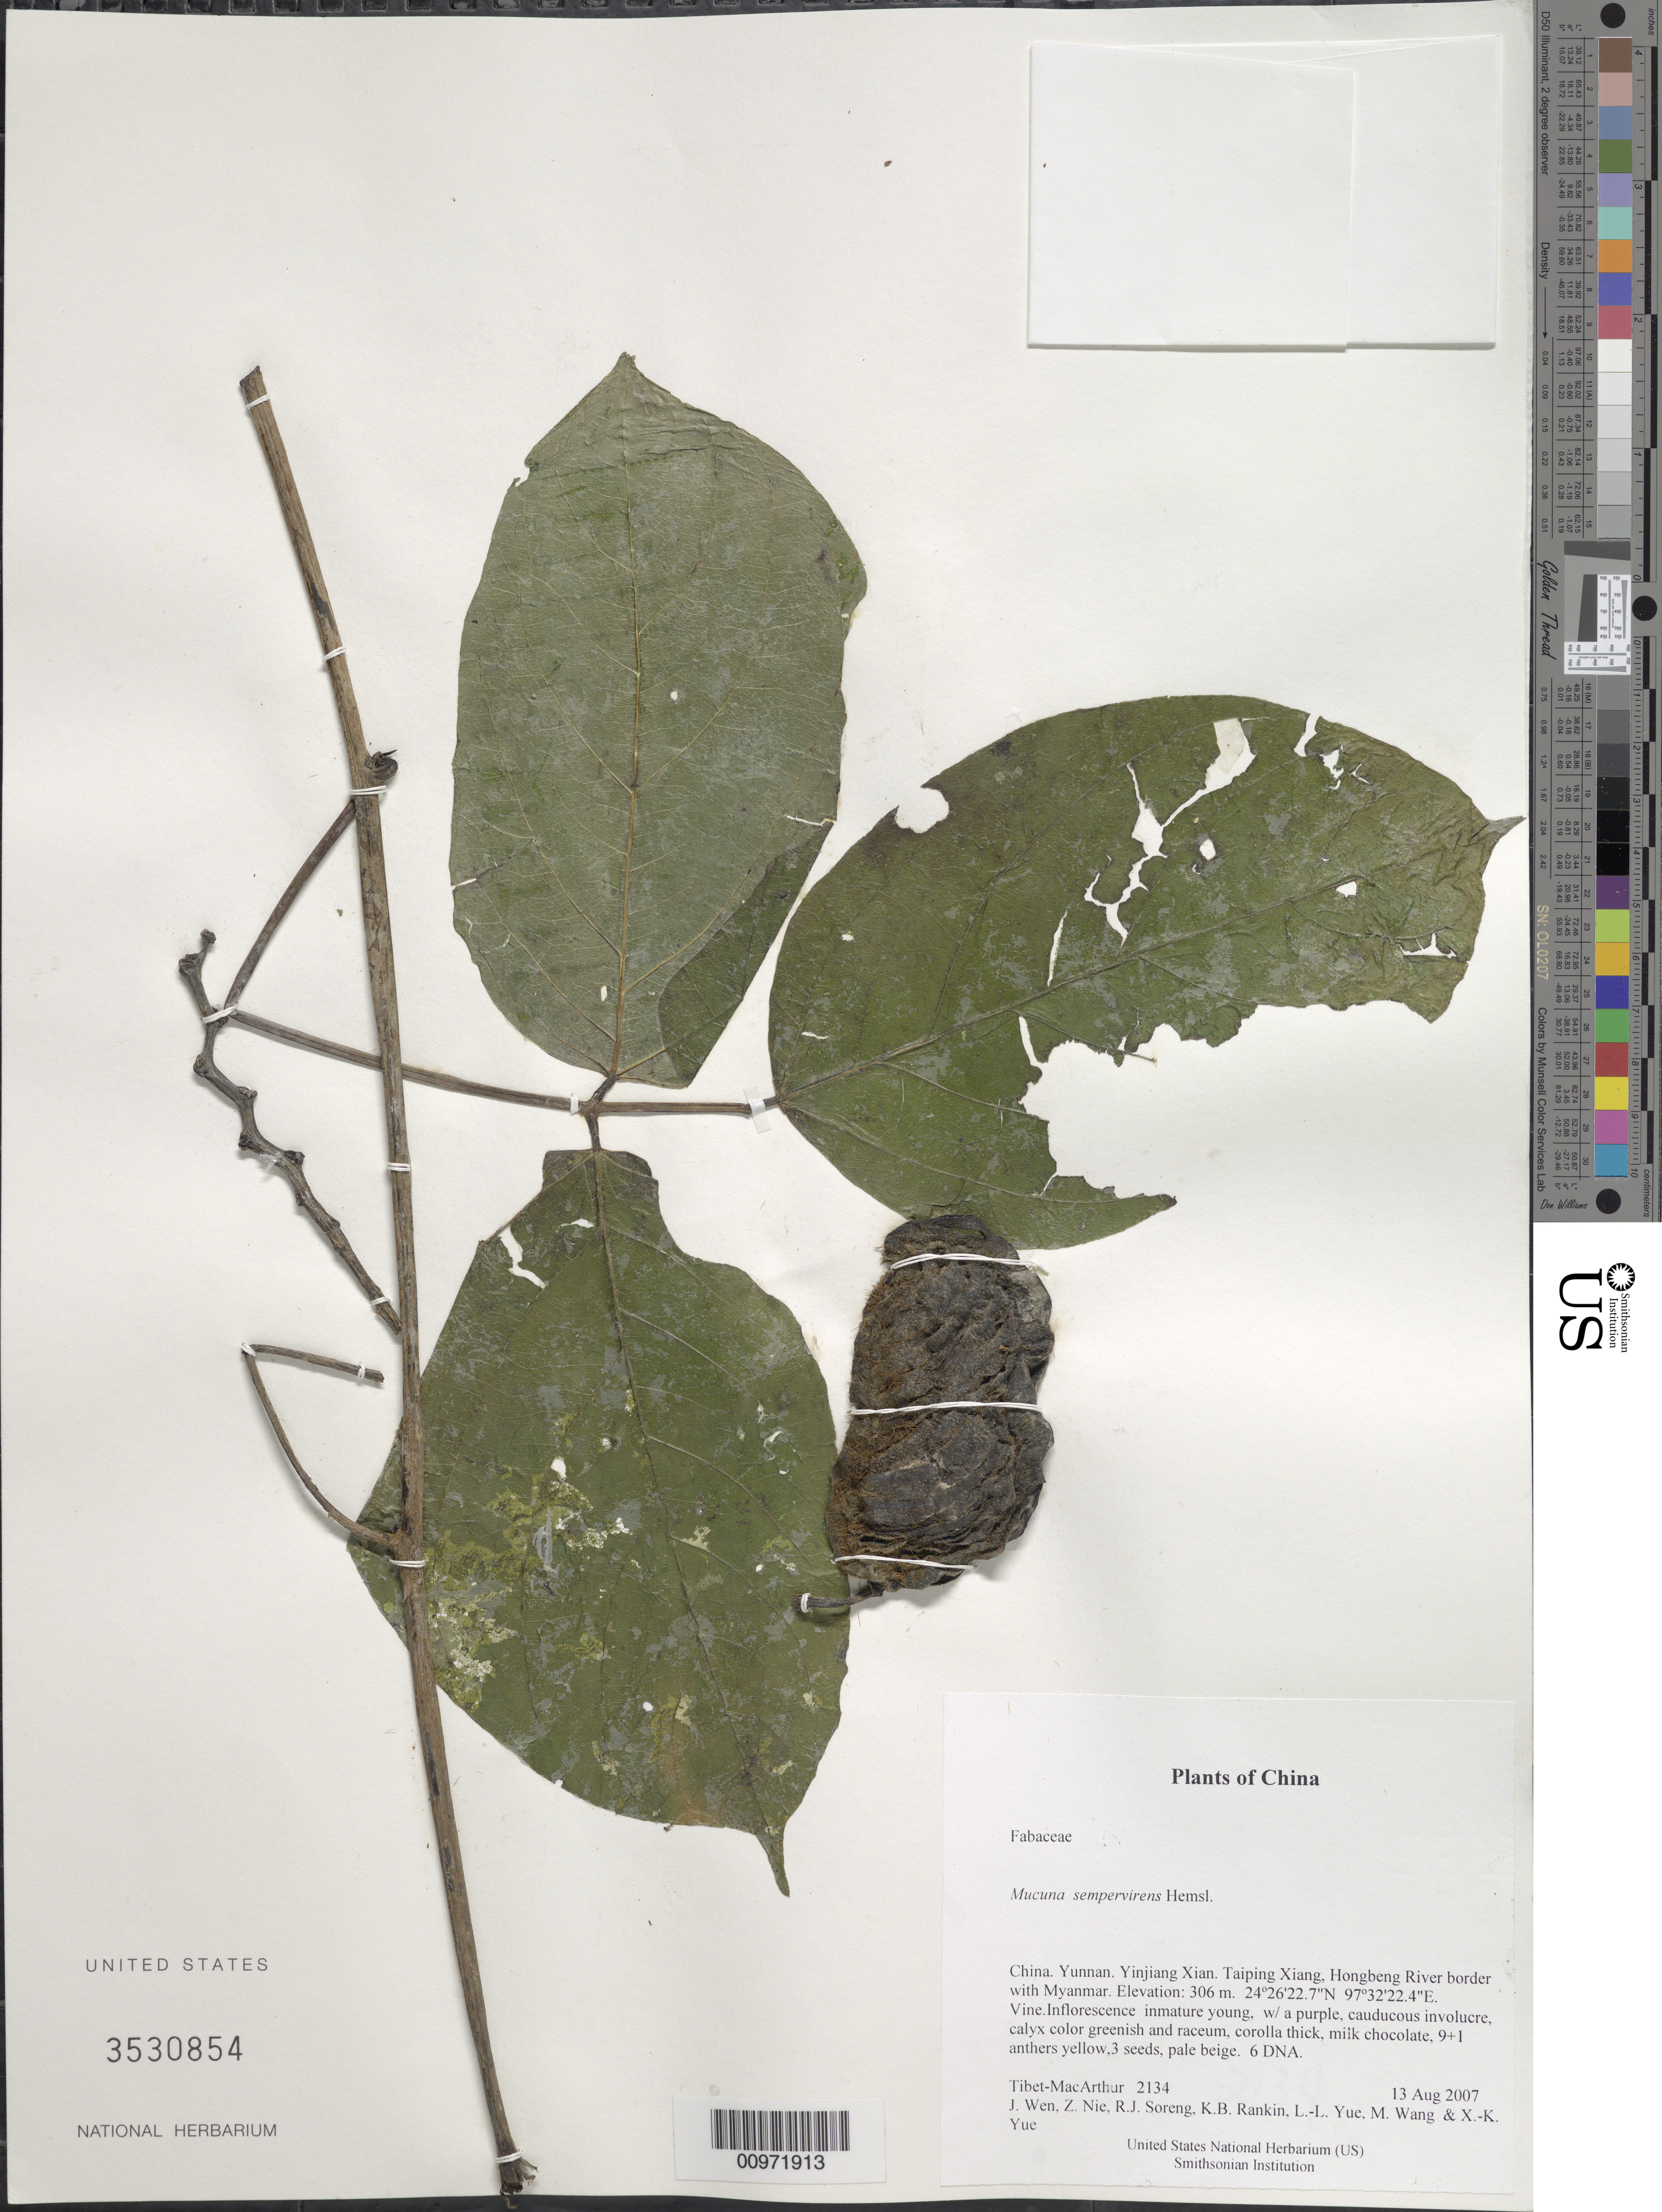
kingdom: Plantae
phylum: Tracheophyta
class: Magnoliopsida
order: Fabales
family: Fabaceae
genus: Mucuna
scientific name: Mucuna sempervirens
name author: Hemsl.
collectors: Tibet-MacArthur, J. Wen, Z. Nie, R. J. Soreng, K. Rankin, L. Yue, M. Wang & X. Yue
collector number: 2134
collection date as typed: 13 Aug 2007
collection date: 2007-08-13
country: China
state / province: Yunnan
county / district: Yinjiang Xian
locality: Taiping Xiang, Hongbeng River border with Myanmar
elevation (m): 306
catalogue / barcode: US 3530854